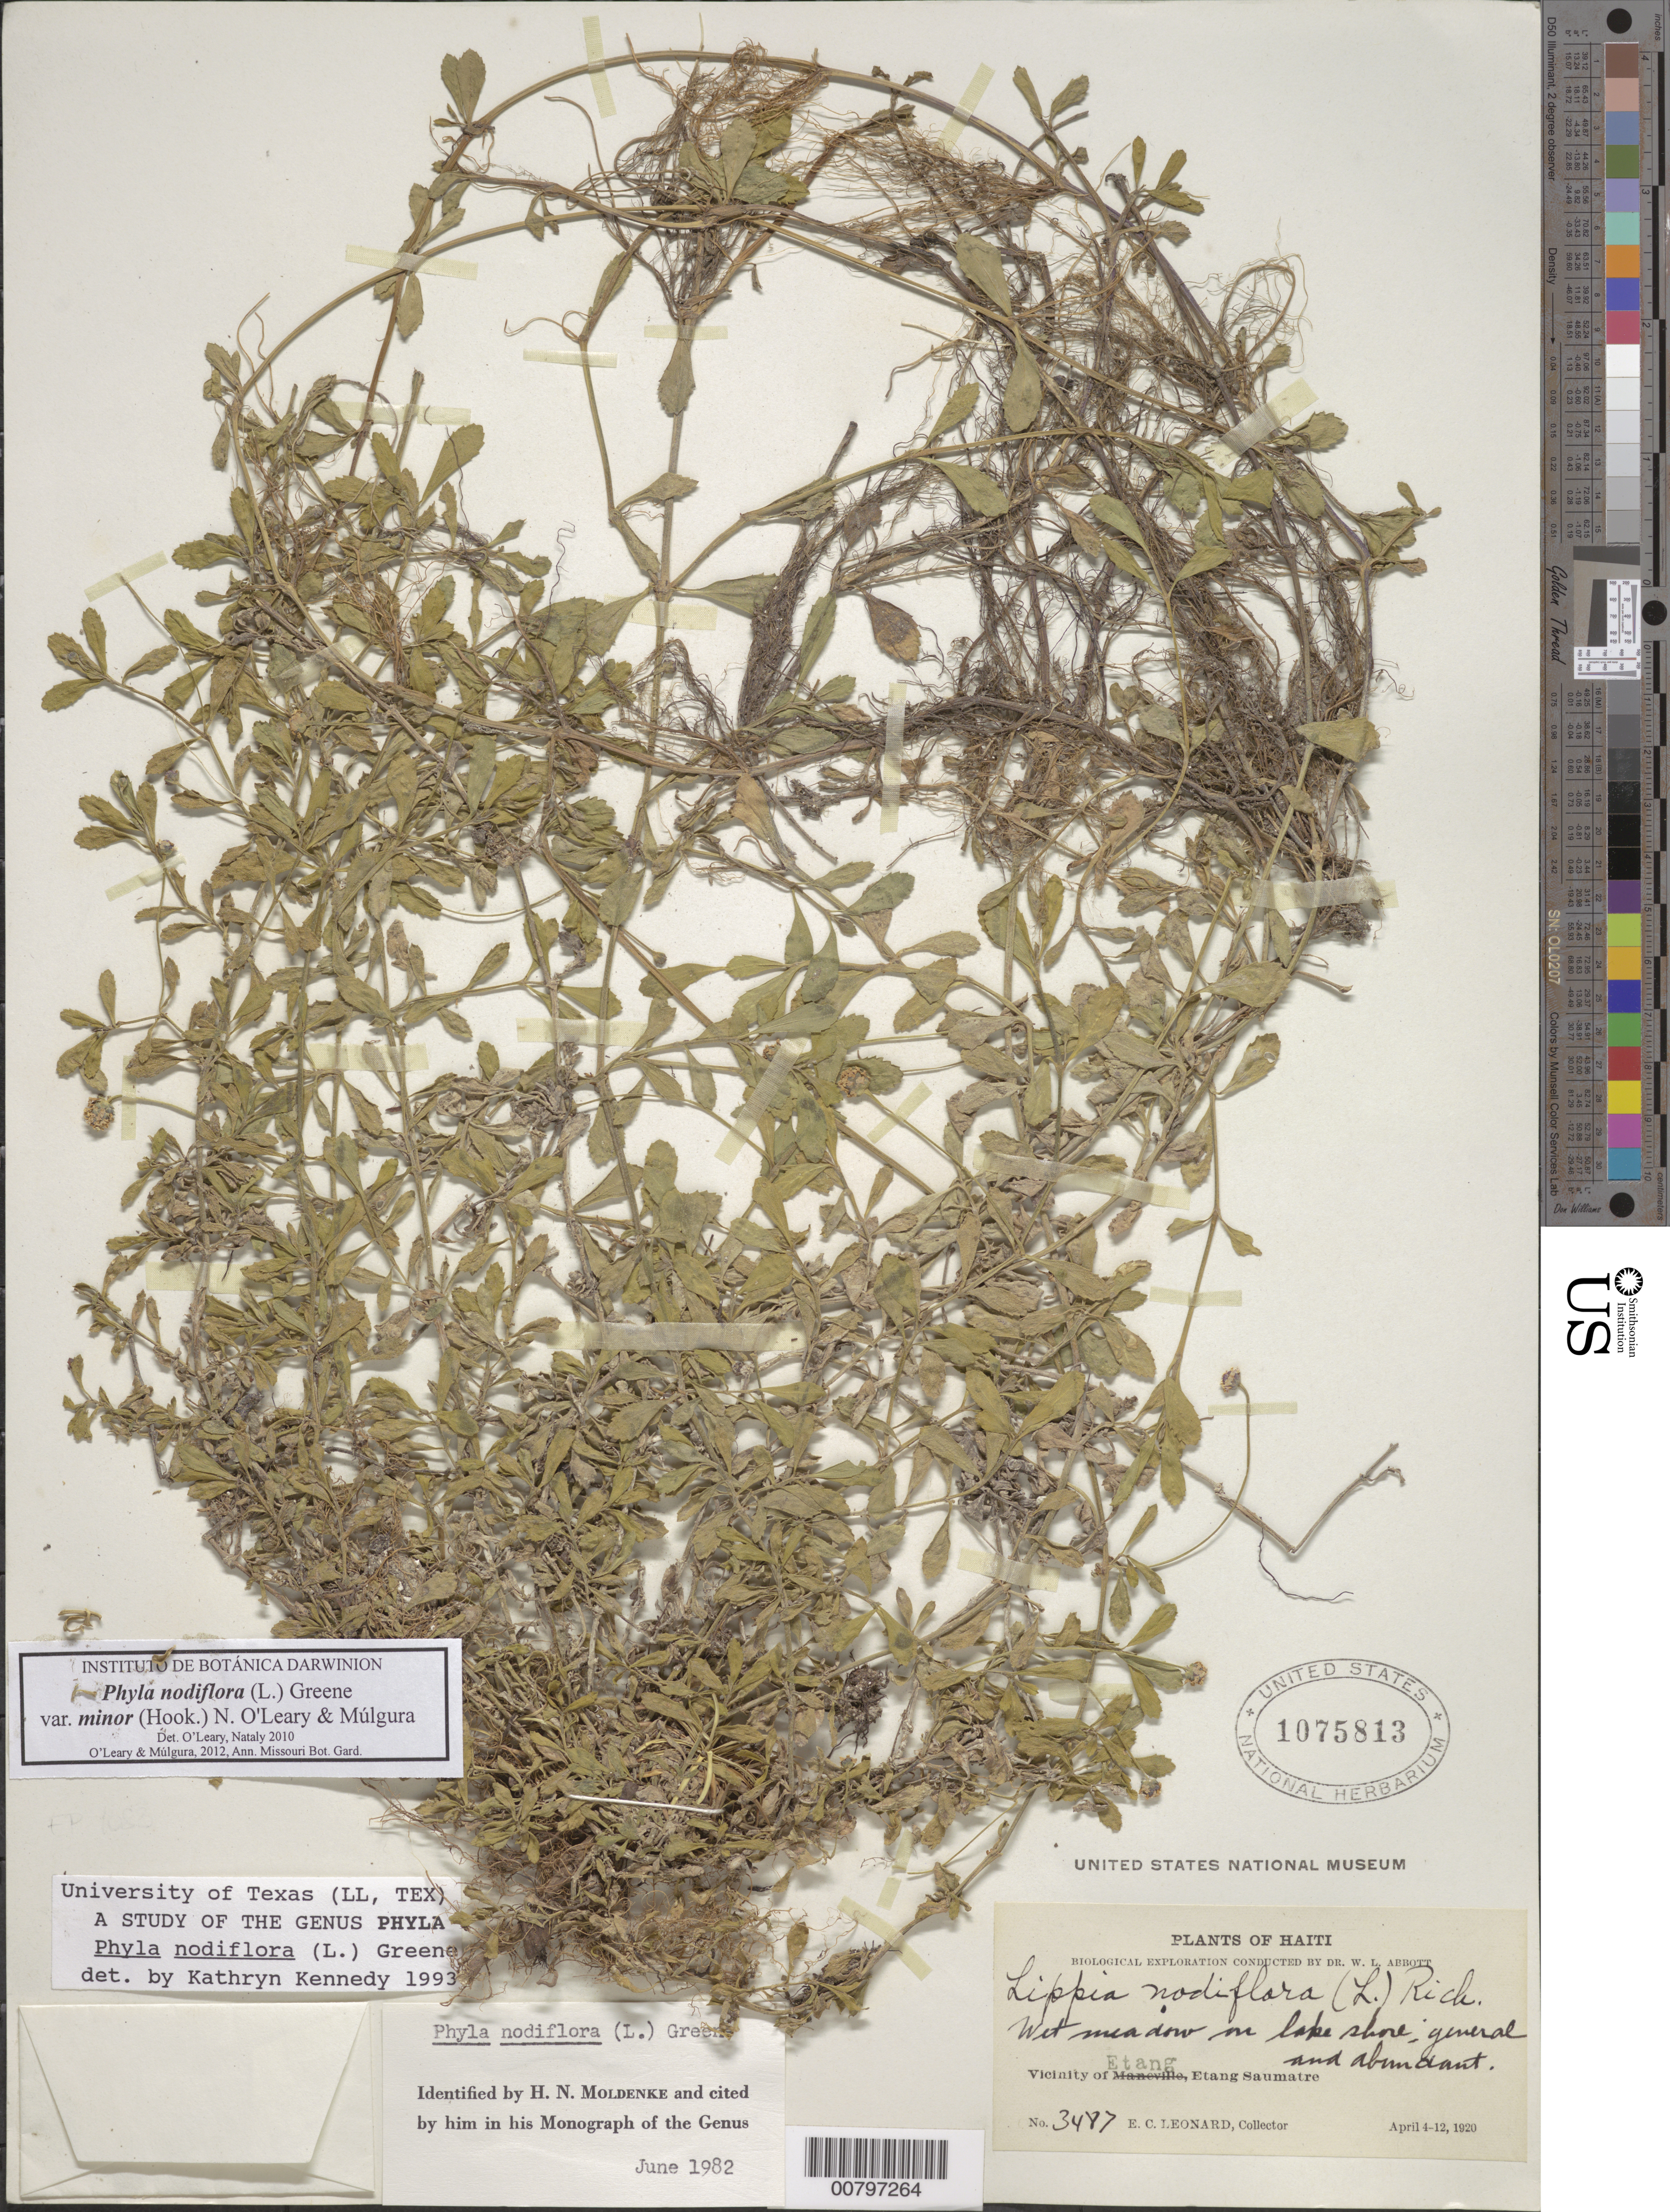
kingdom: Plantae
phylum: Tracheophyta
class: Magnoliopsida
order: Lamiales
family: Verbenaceae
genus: Phyla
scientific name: Phyla nodiflora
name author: (L.) Greene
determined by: Kennedy, K.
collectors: E. C. Leonard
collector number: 3487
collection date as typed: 04 Apr 1920 to 12 Apr 1920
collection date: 1920-04-04/1920-04-12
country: Haiti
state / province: Ouest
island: Hispaniola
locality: Vicinity of Etang, Etang Saumatre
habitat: Wet meadow on lake shore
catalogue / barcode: US 1075813